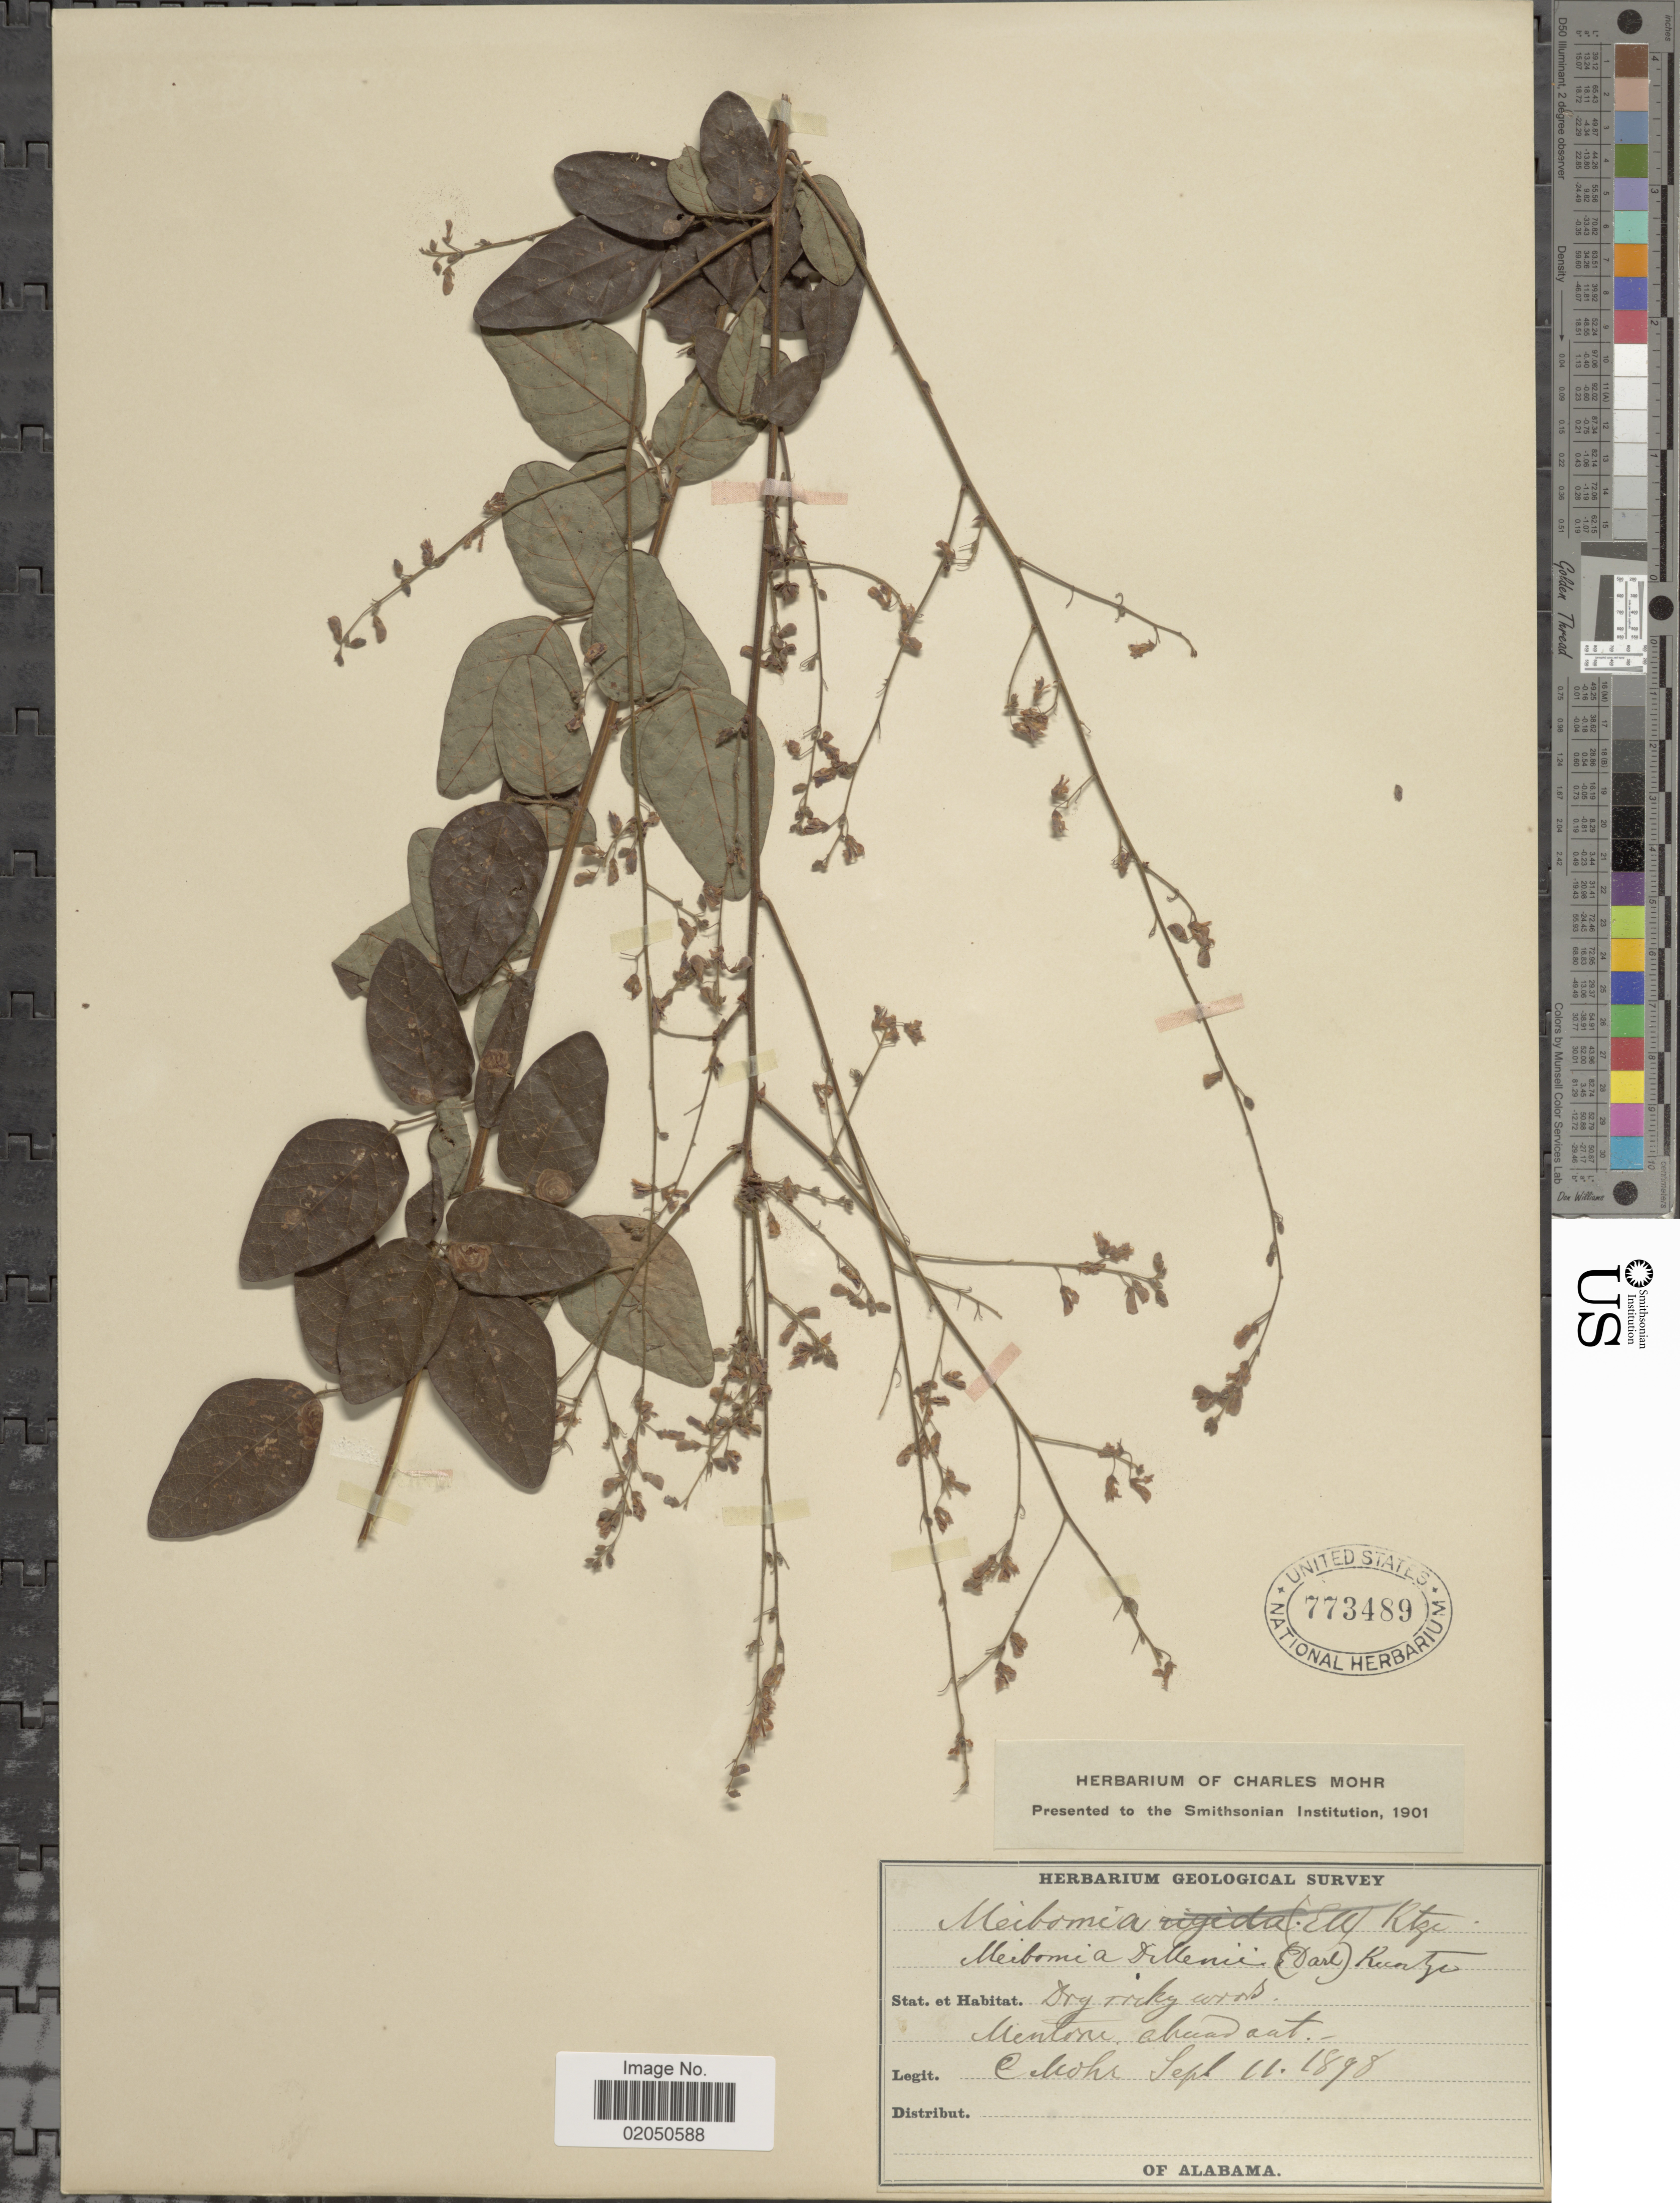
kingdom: Plantae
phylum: Tracheophyta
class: Magnoliopsida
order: Fabales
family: Fabaceae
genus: Desmodium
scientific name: Desmodium glabellum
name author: (Michx.) DC.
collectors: C. T. Mohr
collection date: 1898-09-11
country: United States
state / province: Alabama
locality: Mentone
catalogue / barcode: US 773489